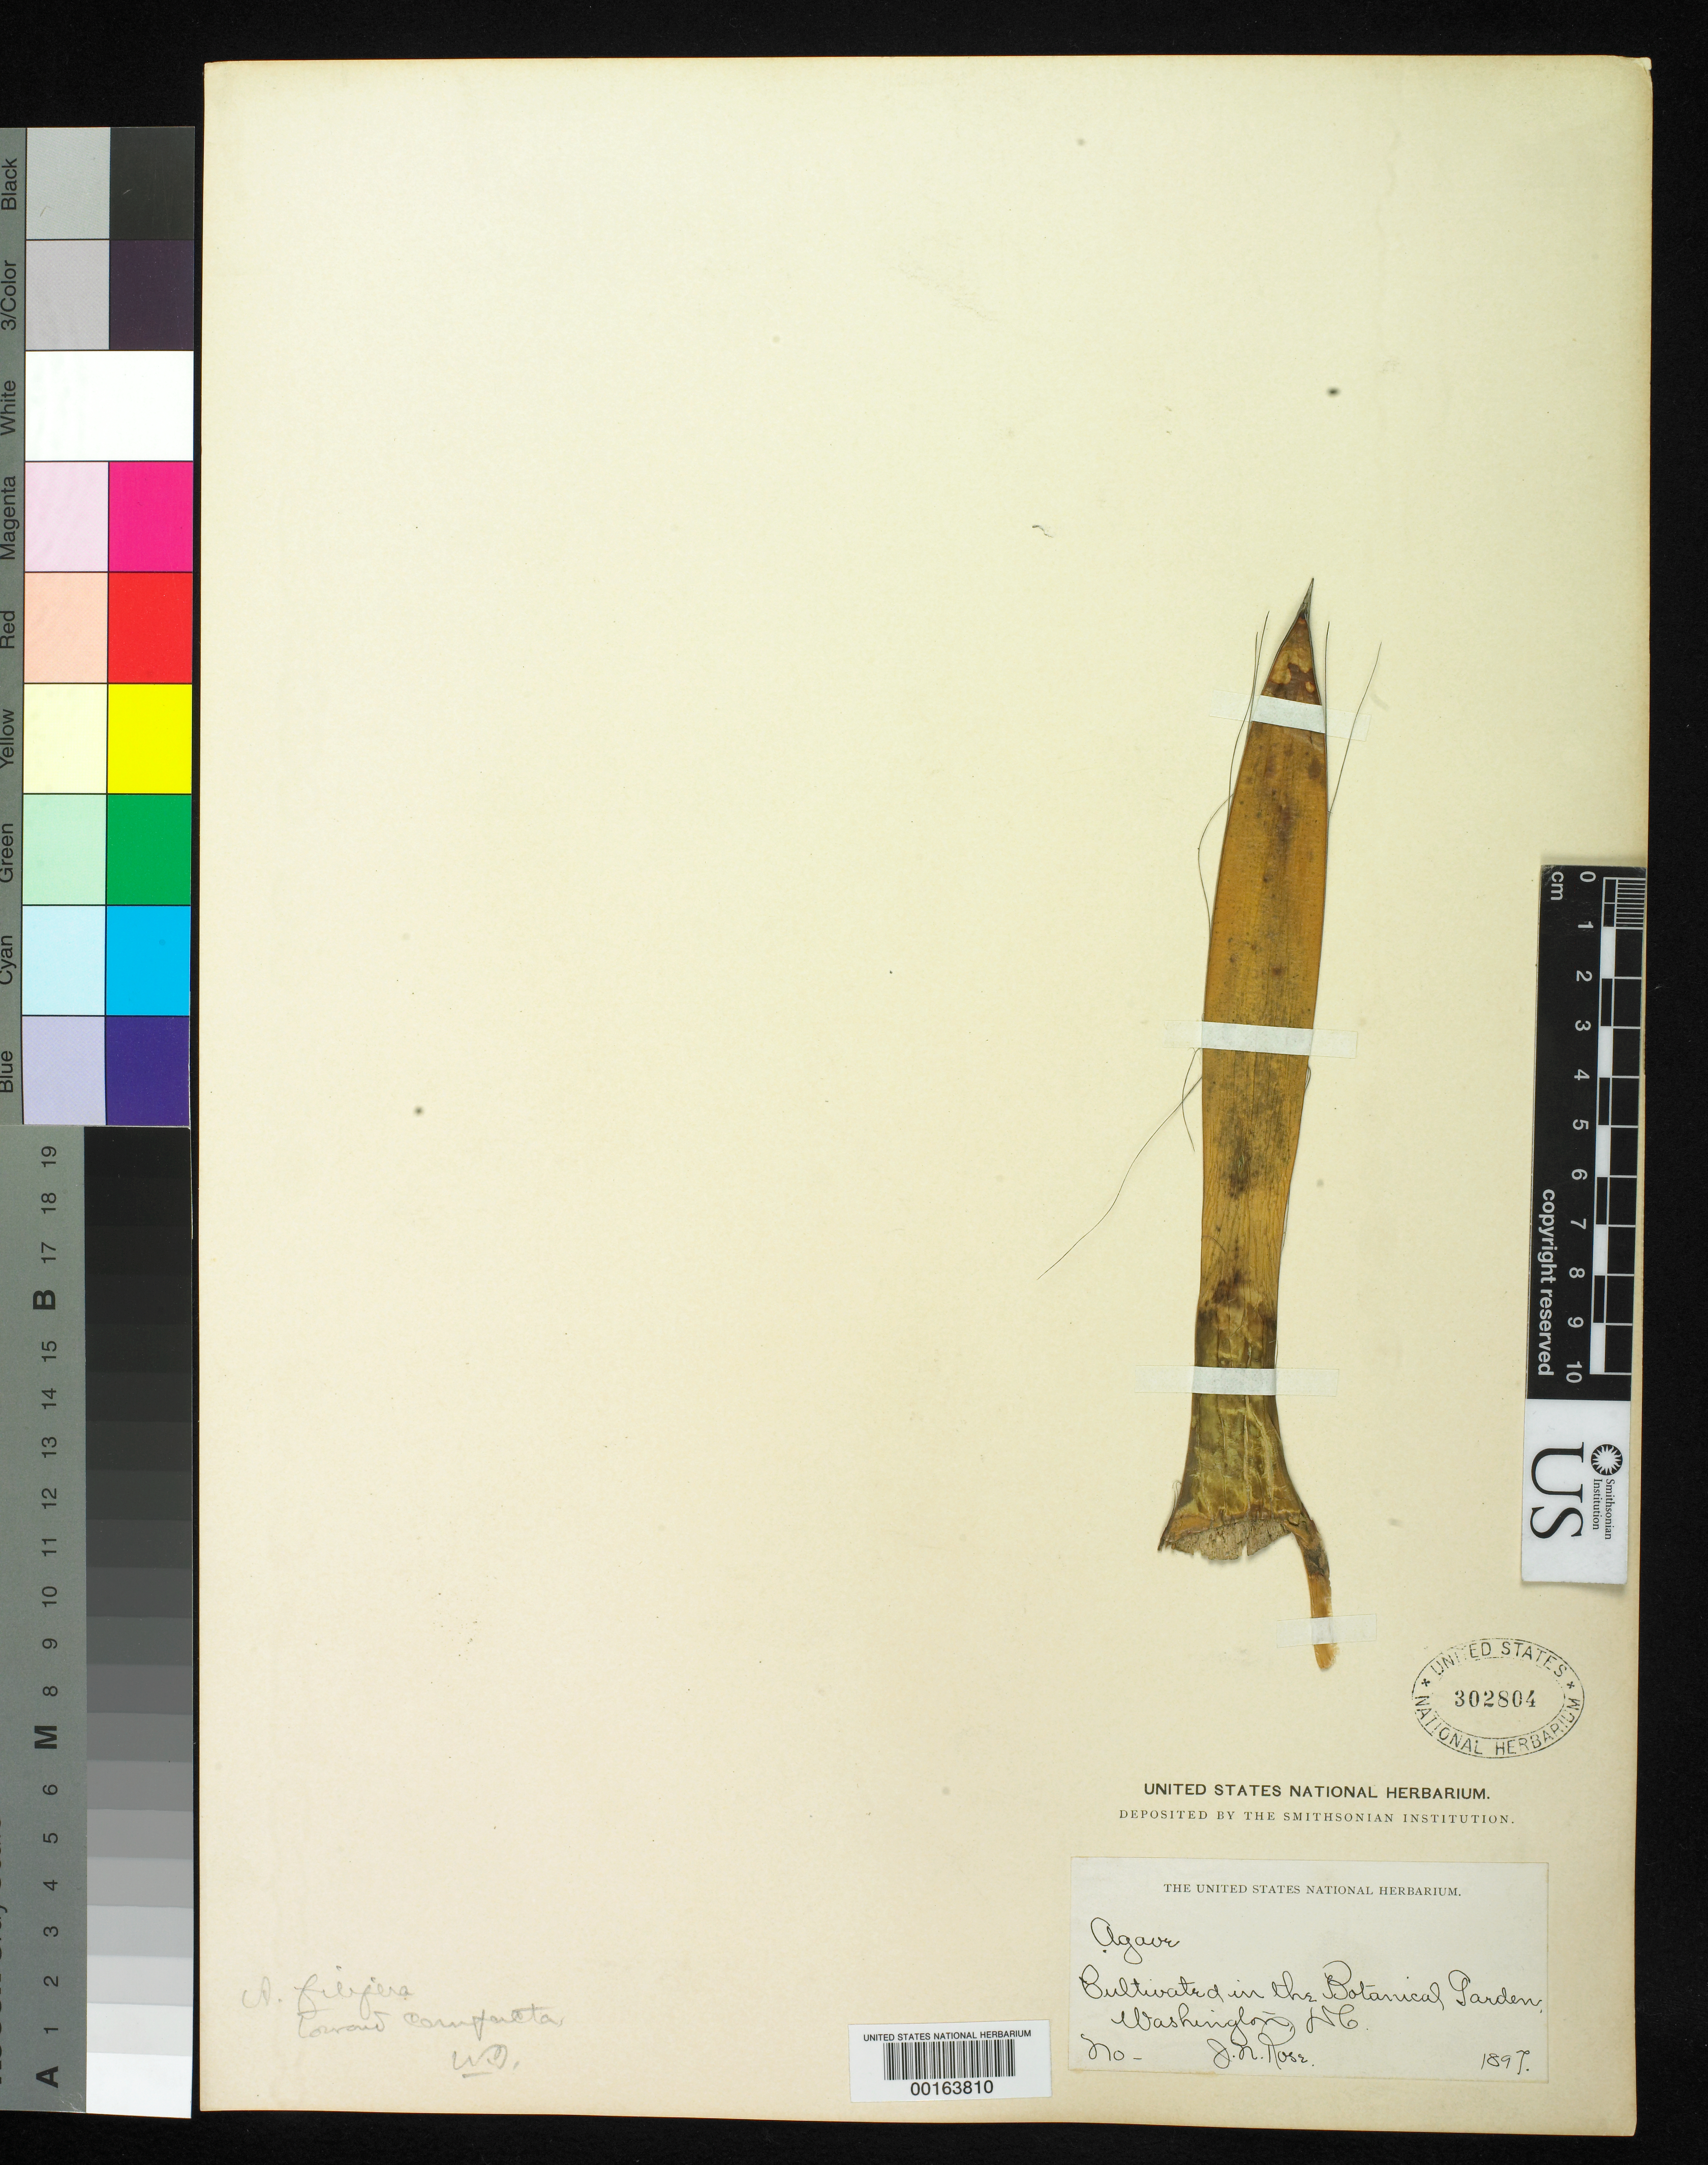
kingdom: Plantae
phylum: Tracheophyta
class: Liliopsida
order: Asparagales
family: Asparagaceae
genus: Agave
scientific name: Agave sp.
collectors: J. N. Rose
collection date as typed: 1897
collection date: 1897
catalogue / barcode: US 302804